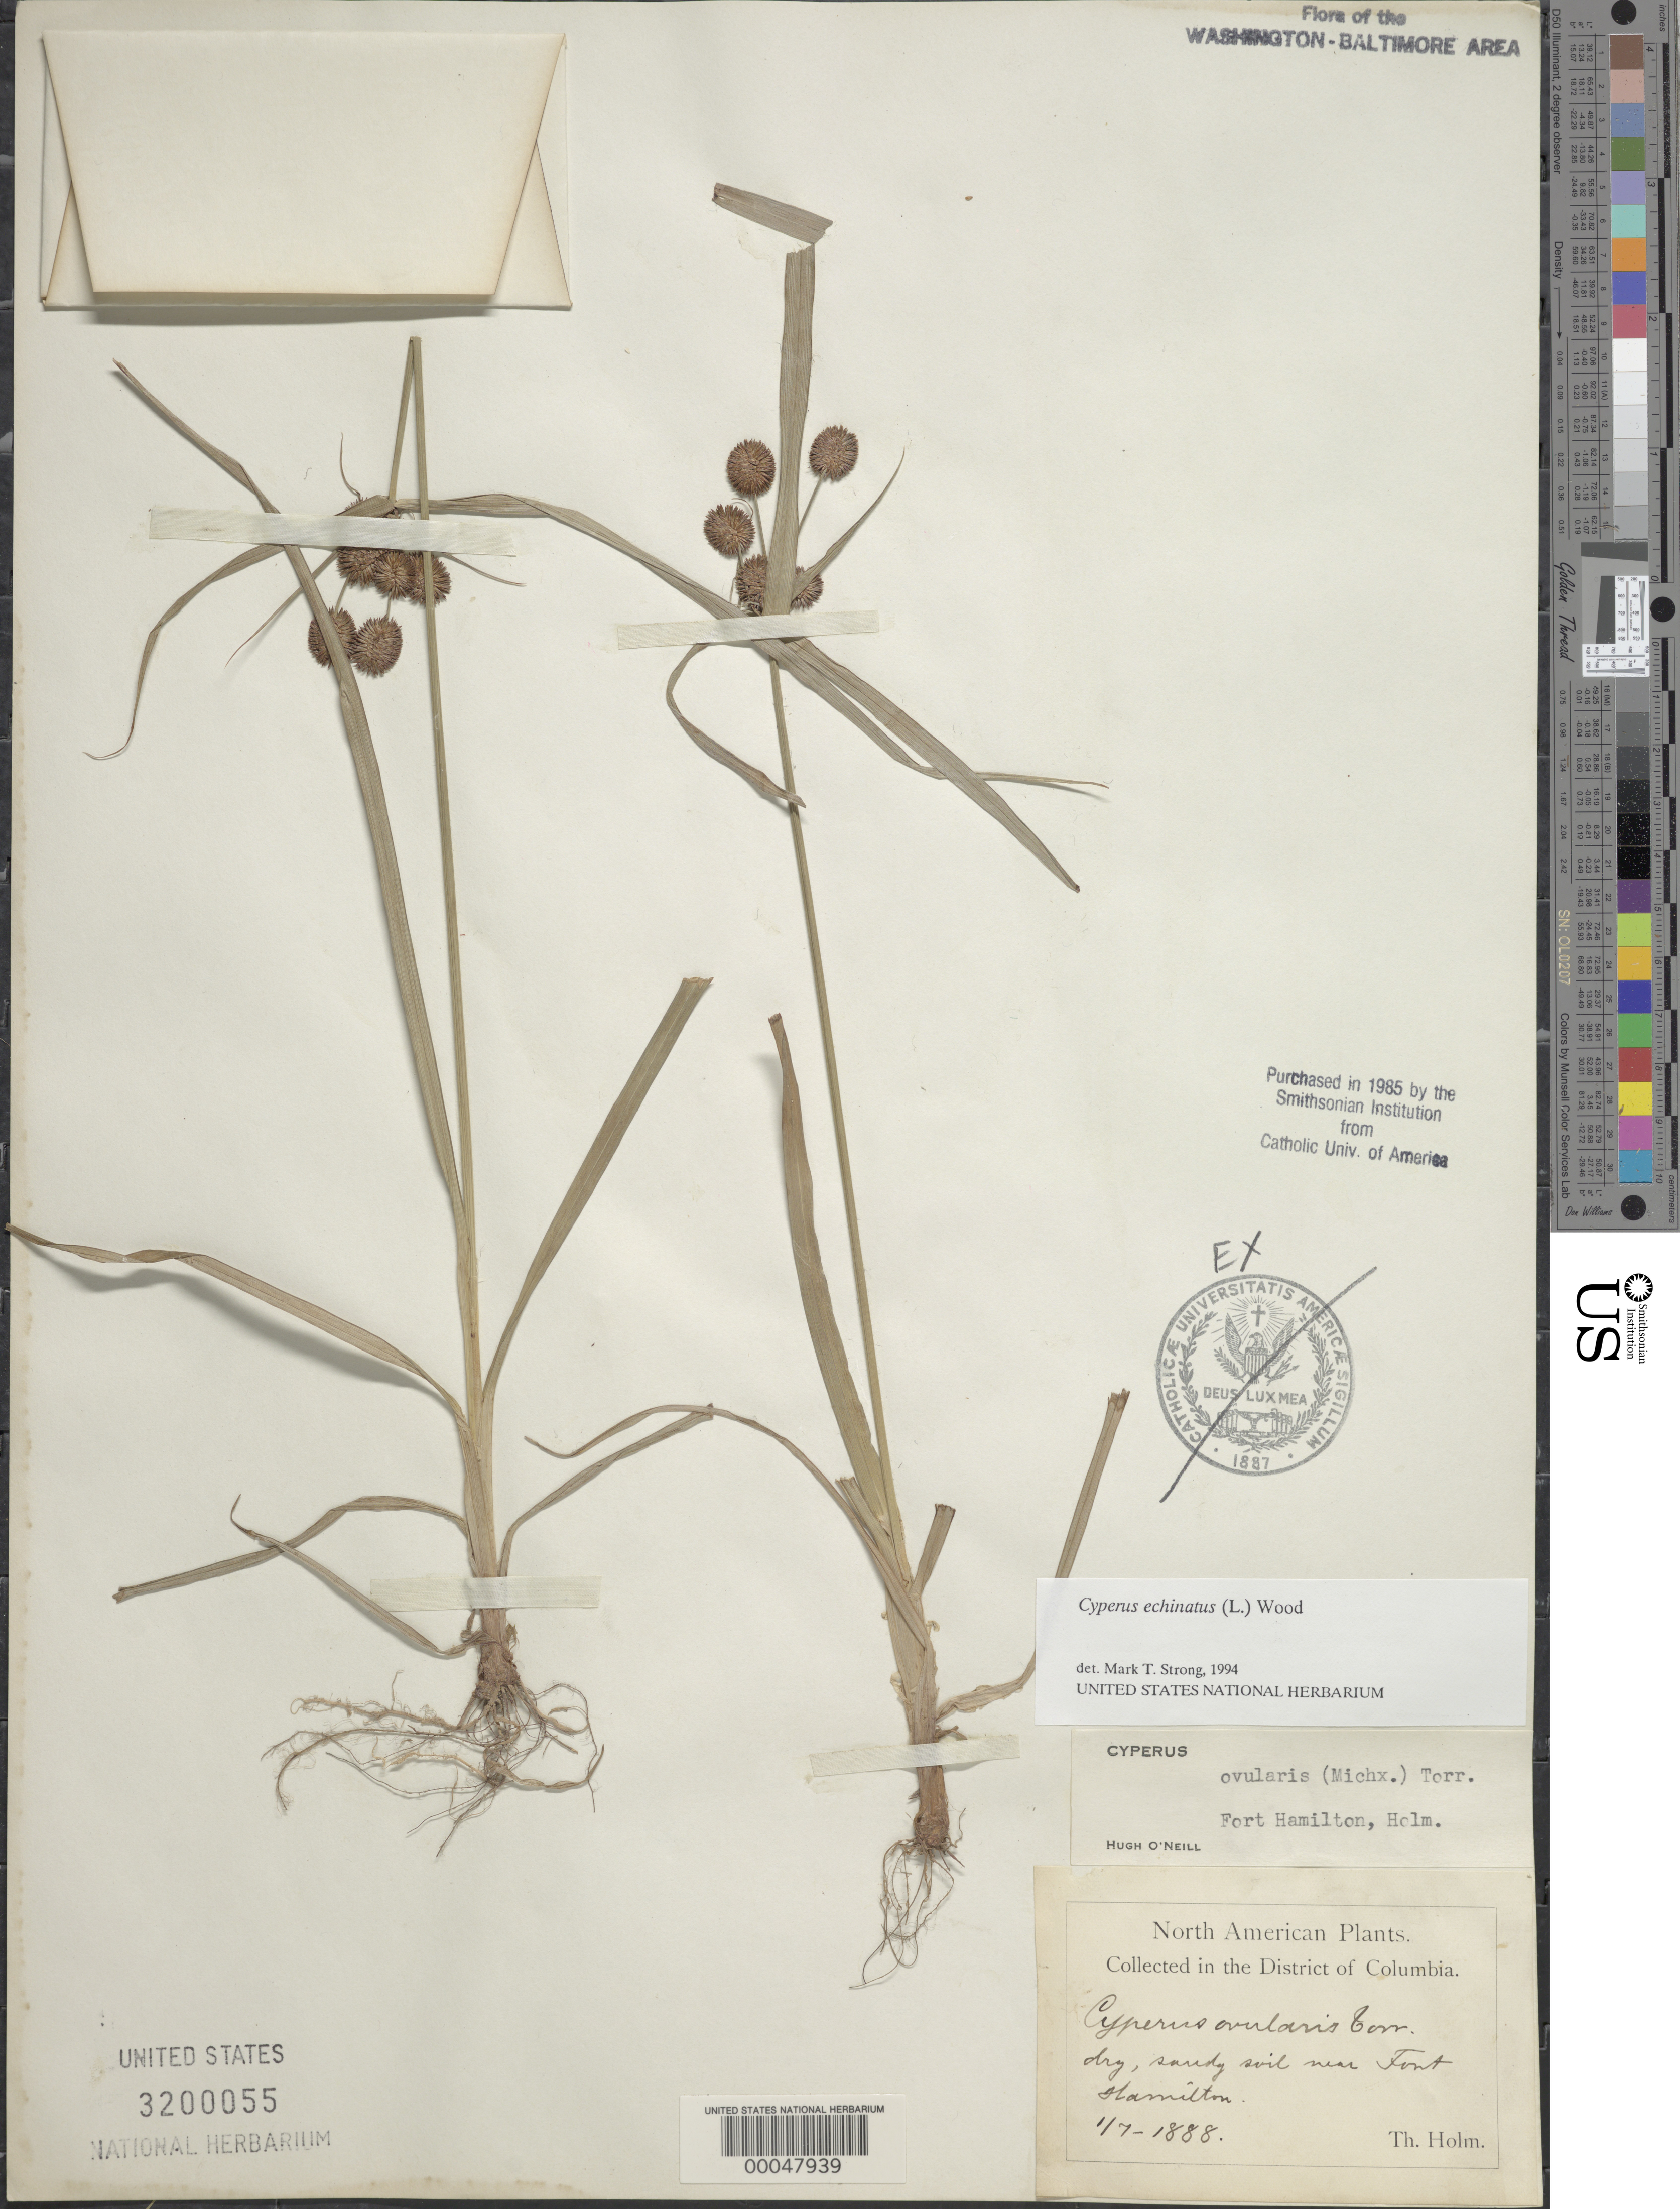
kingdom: Plantae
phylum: Tracheophyta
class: Liliopsida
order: Poales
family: Cyperaceae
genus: Cyperus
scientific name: Cyperus echinatus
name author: (L.) Alph. Wood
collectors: T. Holm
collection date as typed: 01 Jul 1888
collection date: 1888-07-01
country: United States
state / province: District of Columbia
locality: Near Fort Hamilton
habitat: Dry sandy soil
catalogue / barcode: US 3200055